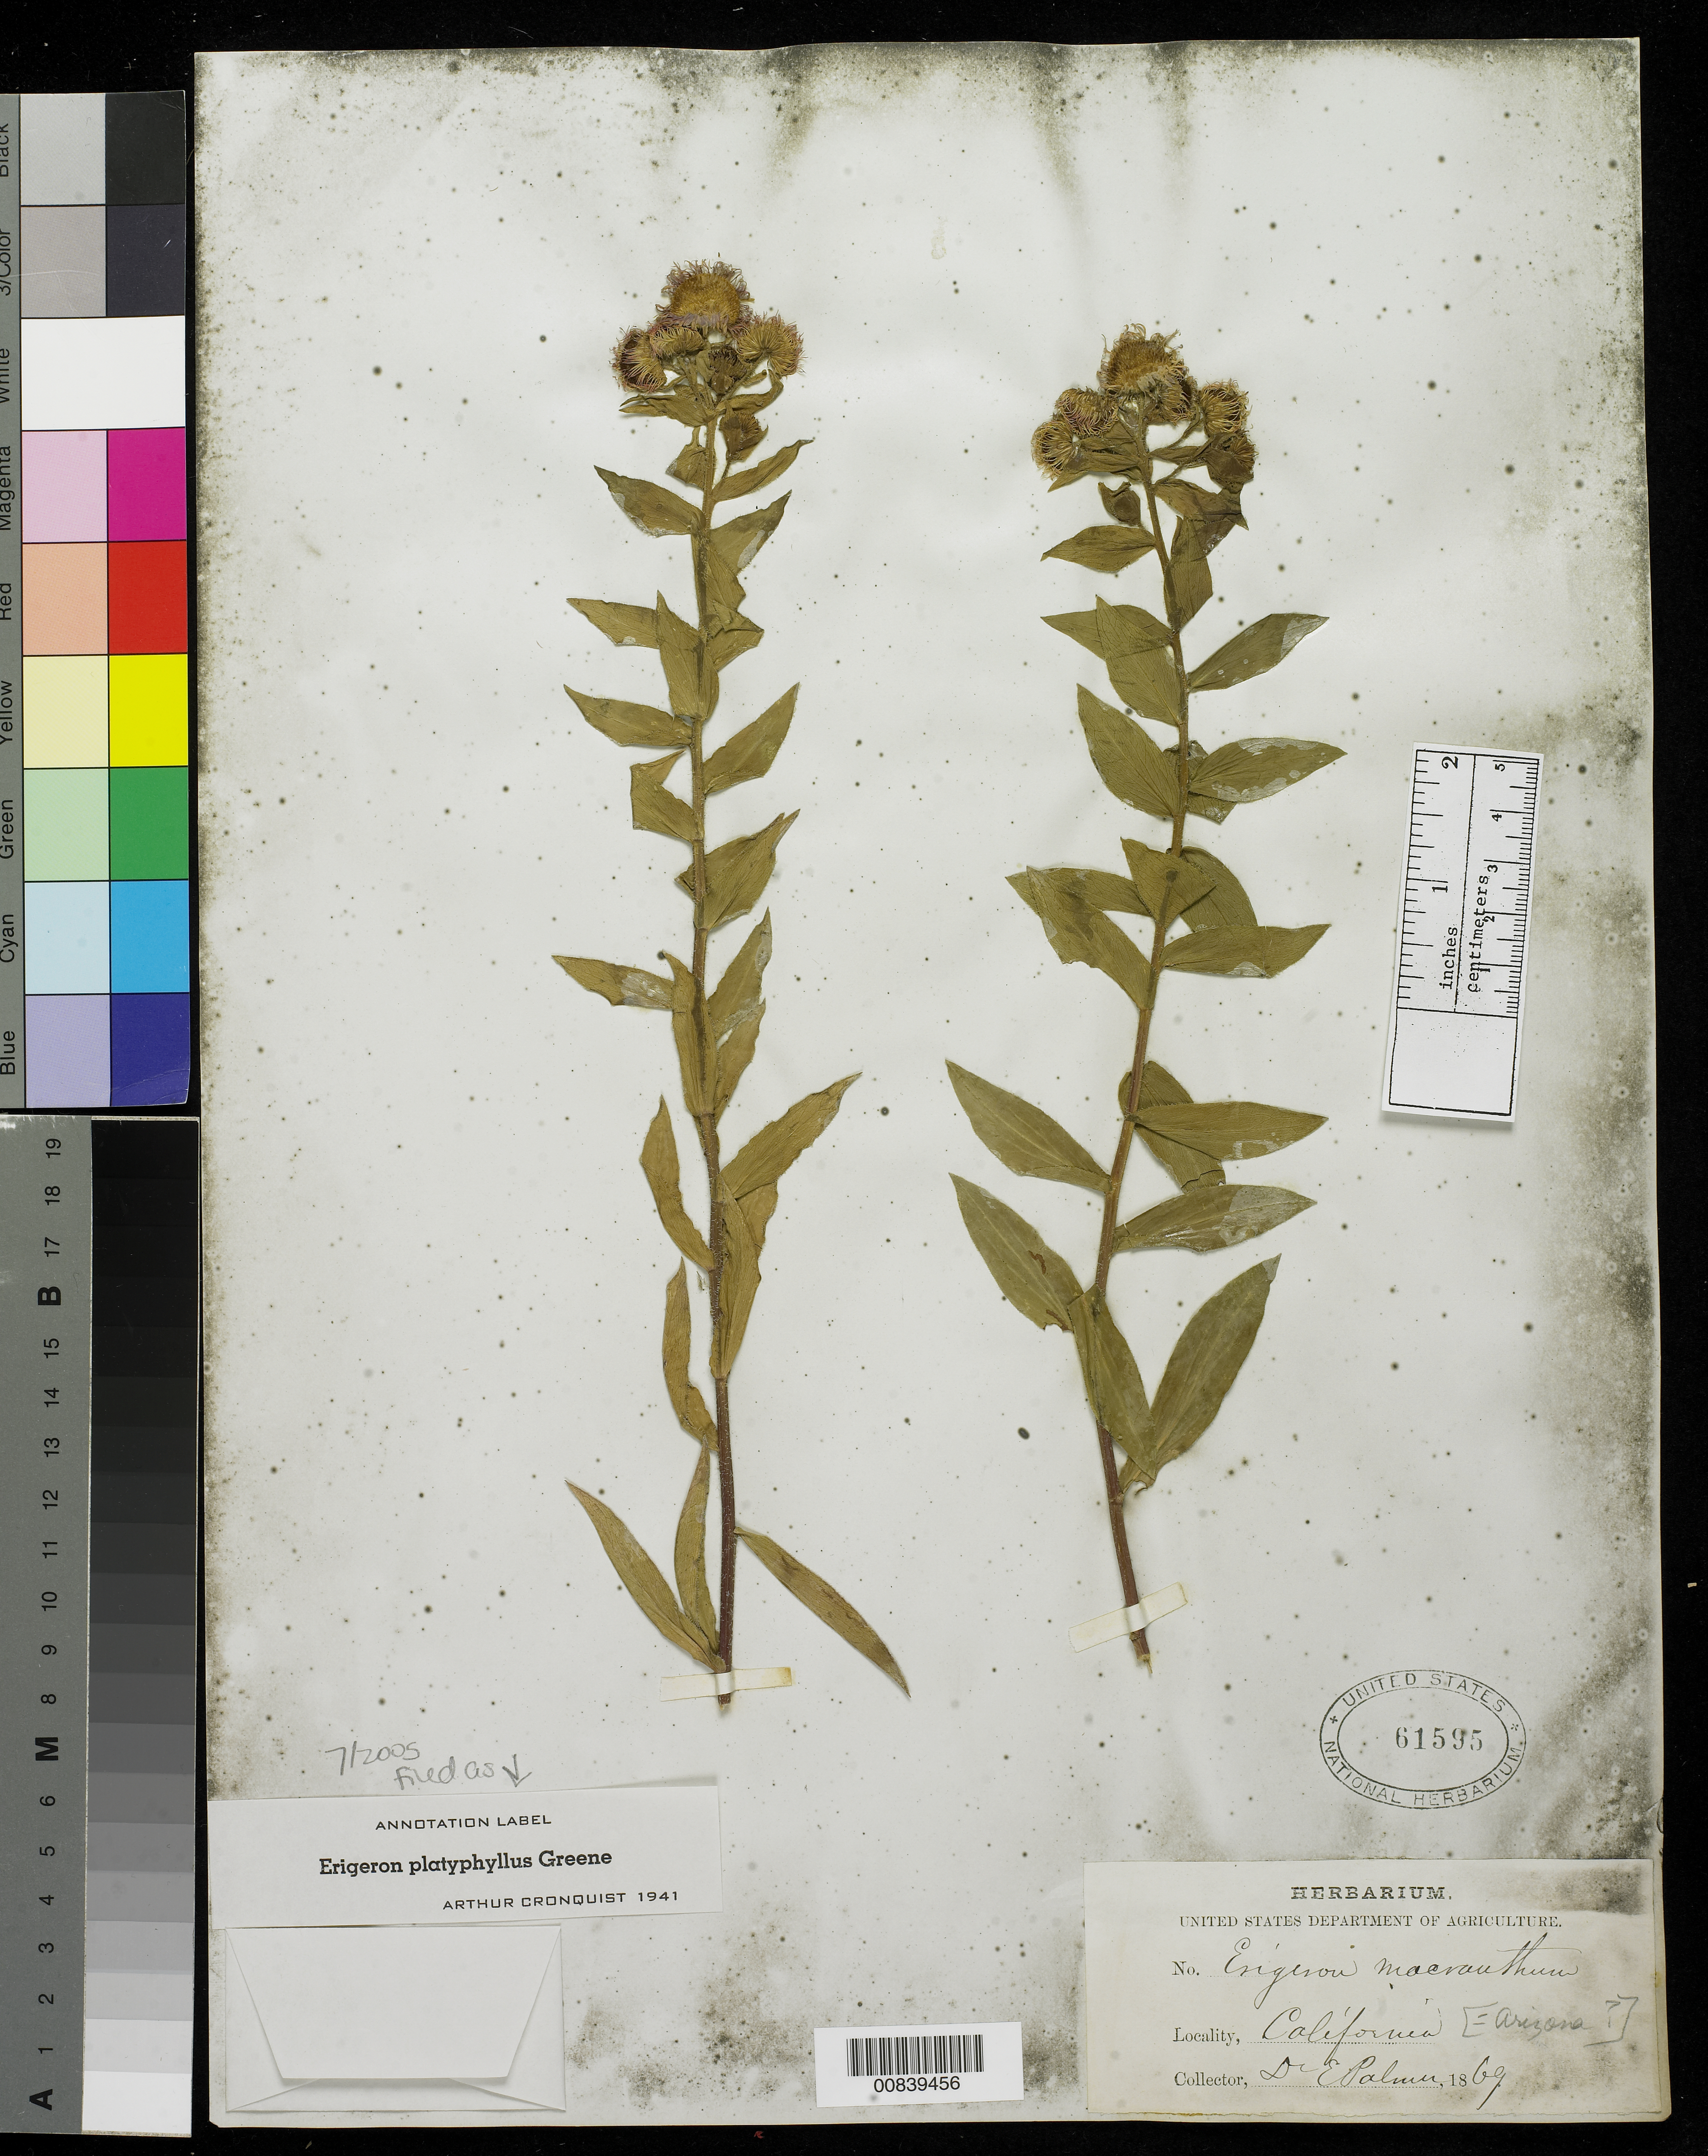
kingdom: Plantae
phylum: Tracheophyta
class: Magnoliopsida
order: Asterales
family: Asteraceae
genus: Erigeron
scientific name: Erigeron platyphyllus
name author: Greene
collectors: E. Palmer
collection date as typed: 1869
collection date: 1869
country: United States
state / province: California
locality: California.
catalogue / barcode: US 61595